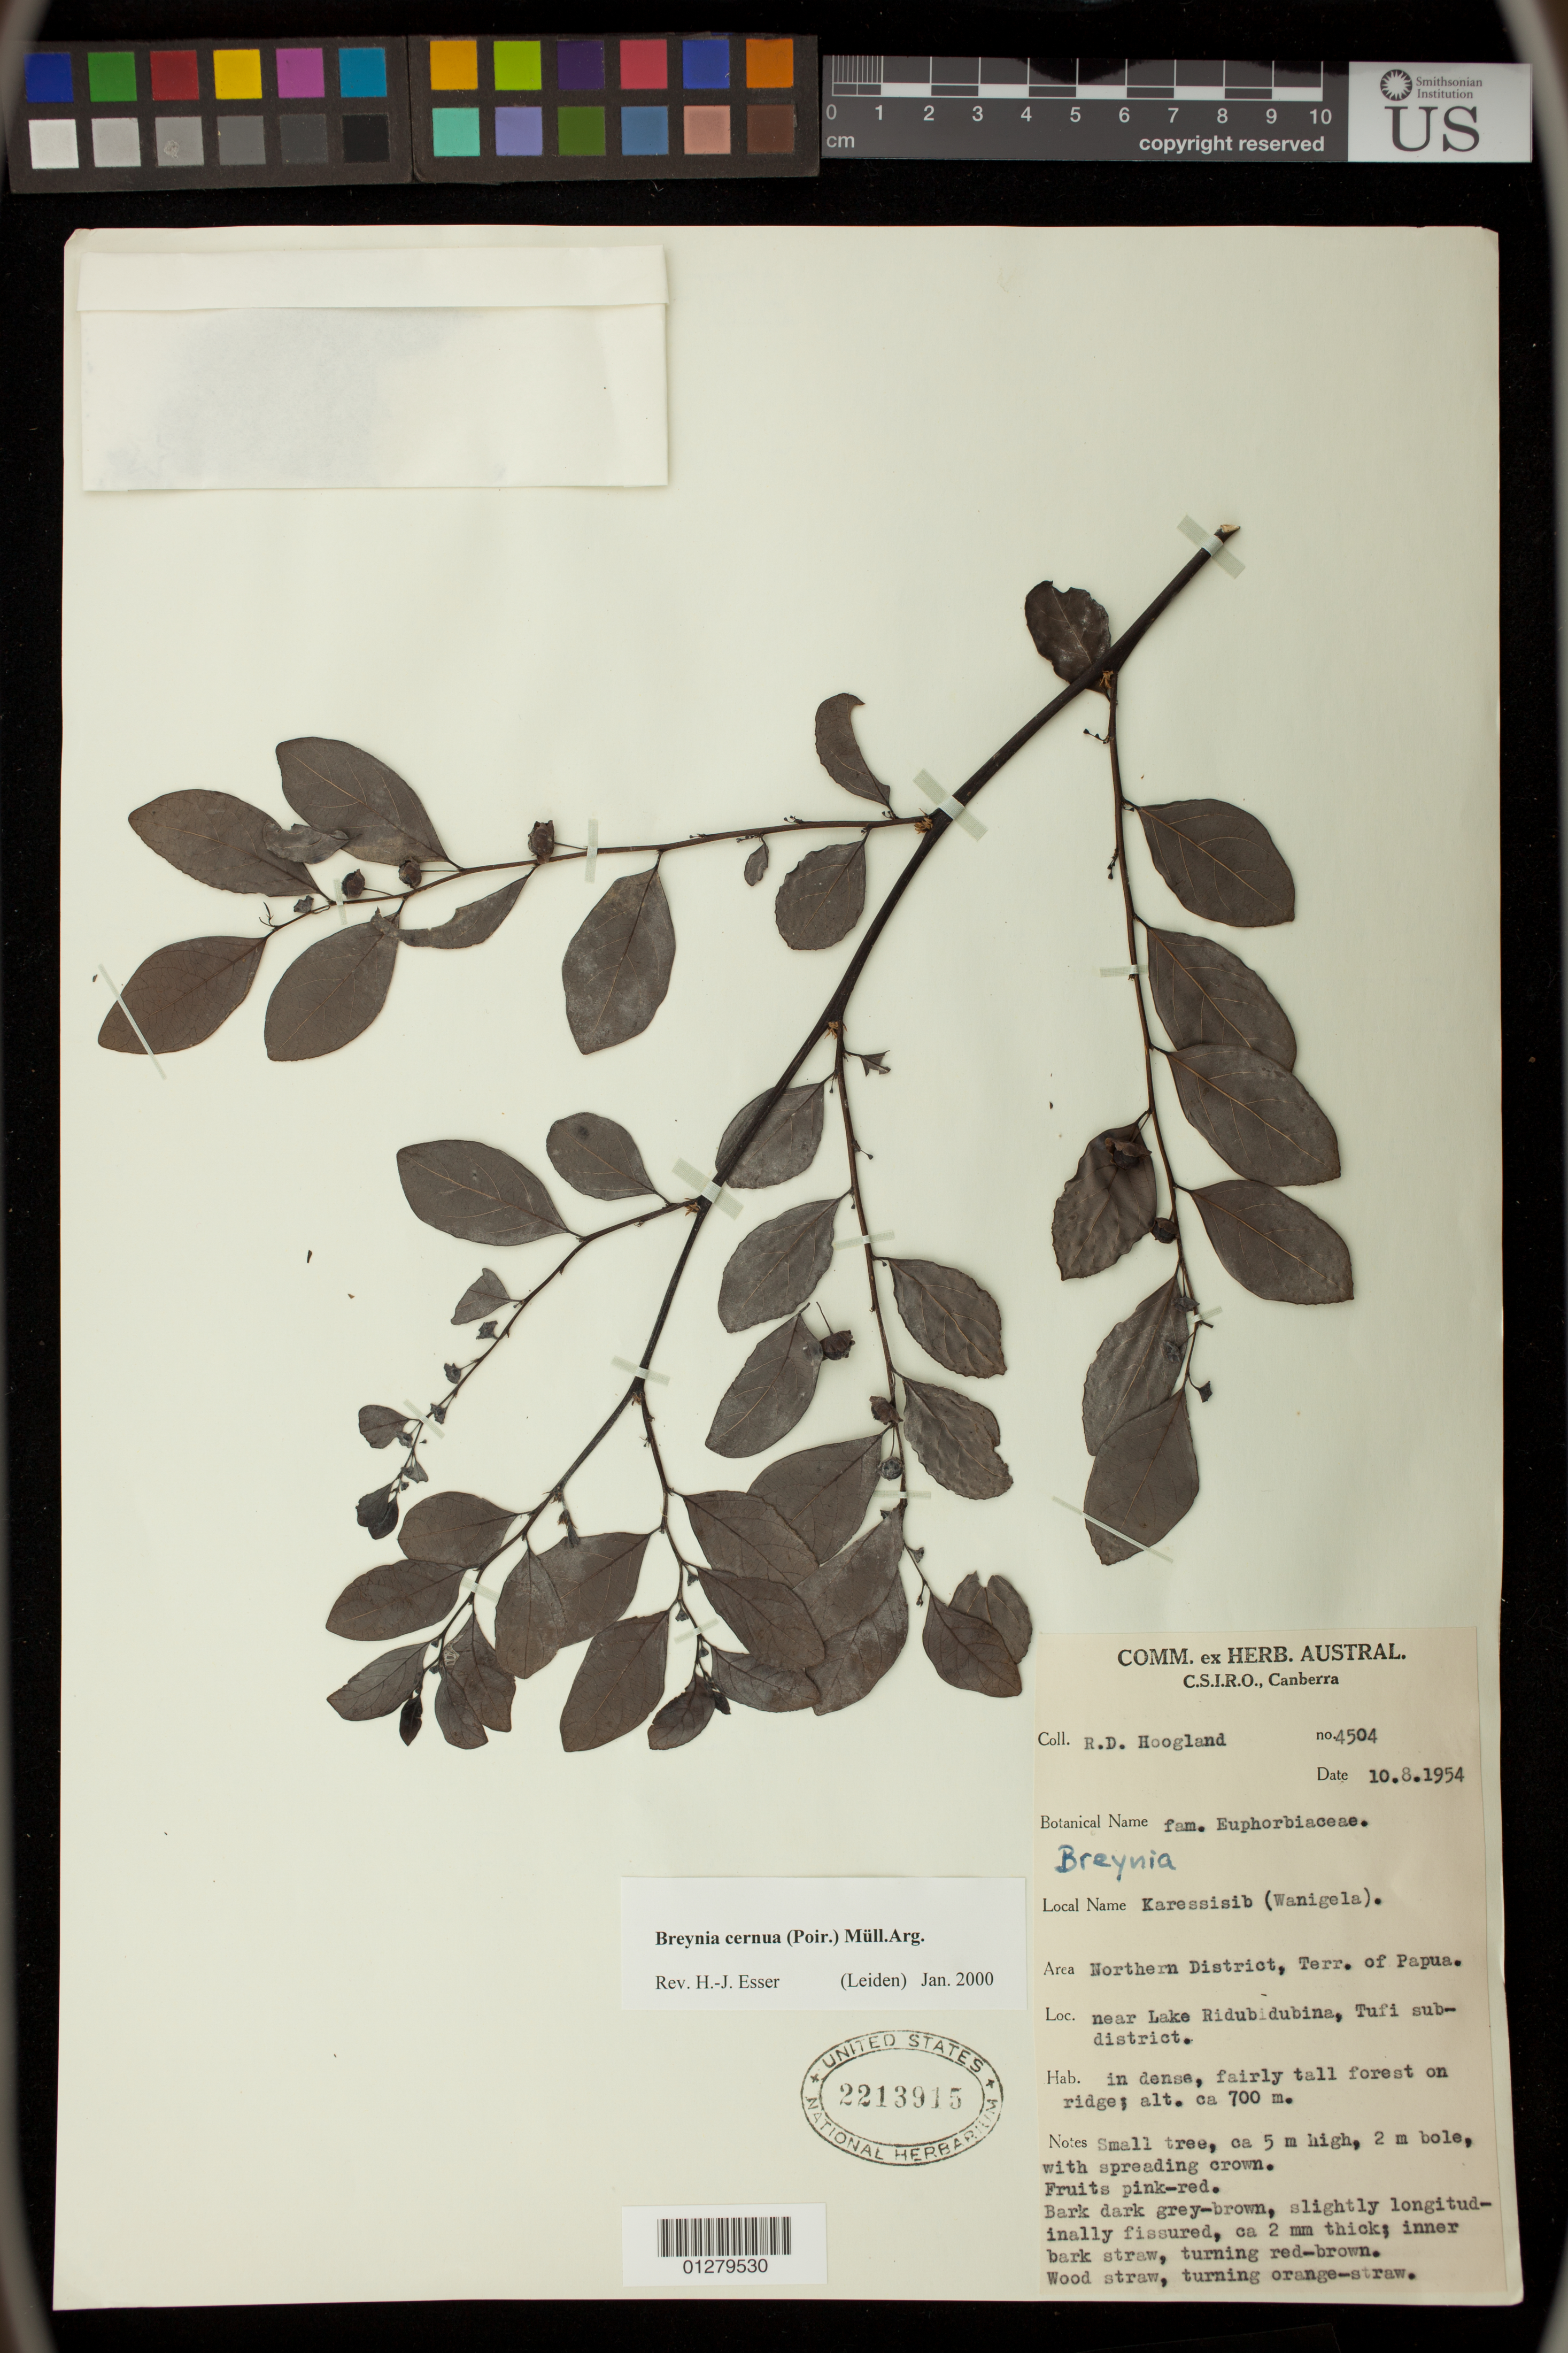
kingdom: Plantae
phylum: Tracheophyta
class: Magnoliopsida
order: Malpighiales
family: Phyllanthaceae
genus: Phyllanthus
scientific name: Phyllanthus cernuus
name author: Poir.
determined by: Wagner, W. L., (BOT), Smithsonian Institution - National Museum of Natural History (UNITED STATES)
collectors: R. D. Hoogland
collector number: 4504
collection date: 1954-10-08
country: Papua New Guinea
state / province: Northern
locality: Near Lake Ridubidubina, Tufi sub-district.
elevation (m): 700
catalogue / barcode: US 2213915